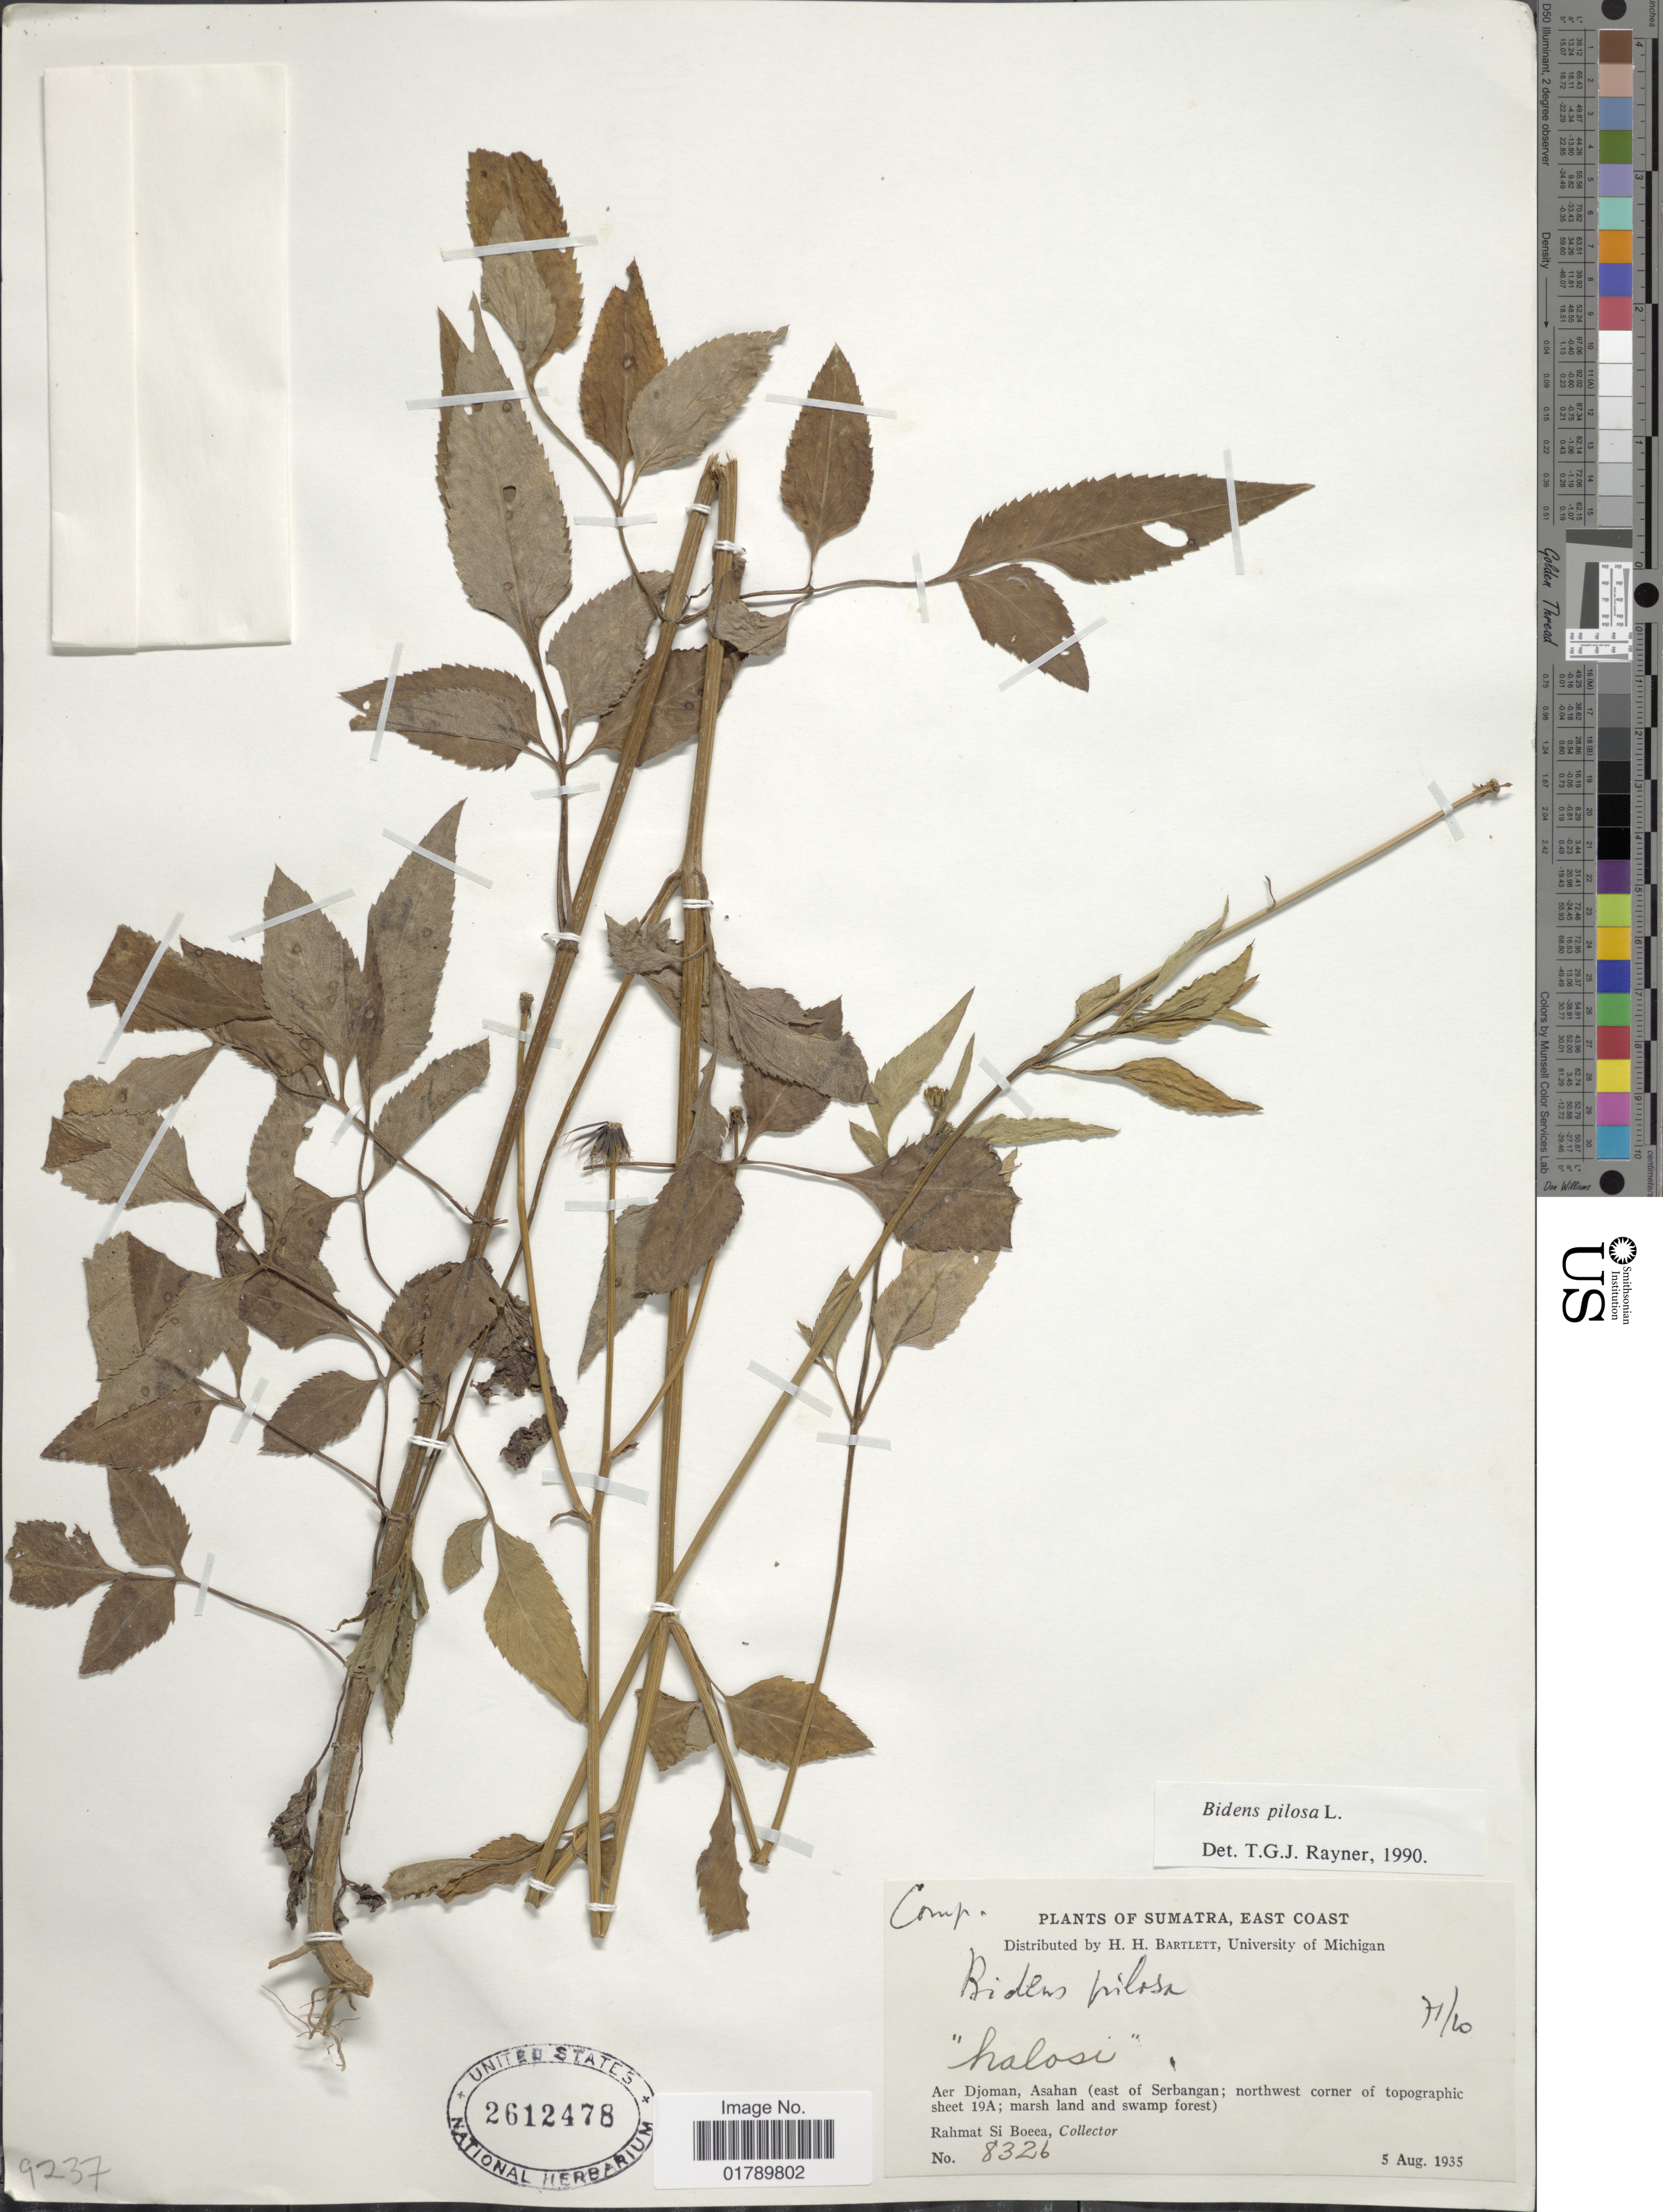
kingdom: Plantae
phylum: Tracheophyta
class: Magnoliopsida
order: Asterales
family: Asteraceae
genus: Bidens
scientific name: Bidens pilosa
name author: L.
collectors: Rahmat Si Boeea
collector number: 8326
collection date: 1935-08-05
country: Indonesia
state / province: Sumatra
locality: Sumatra, East Coast. Aer Djoman, Asahan (east of Serbangan; northwest corner of topographic sheet 19A)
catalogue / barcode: US 2612478